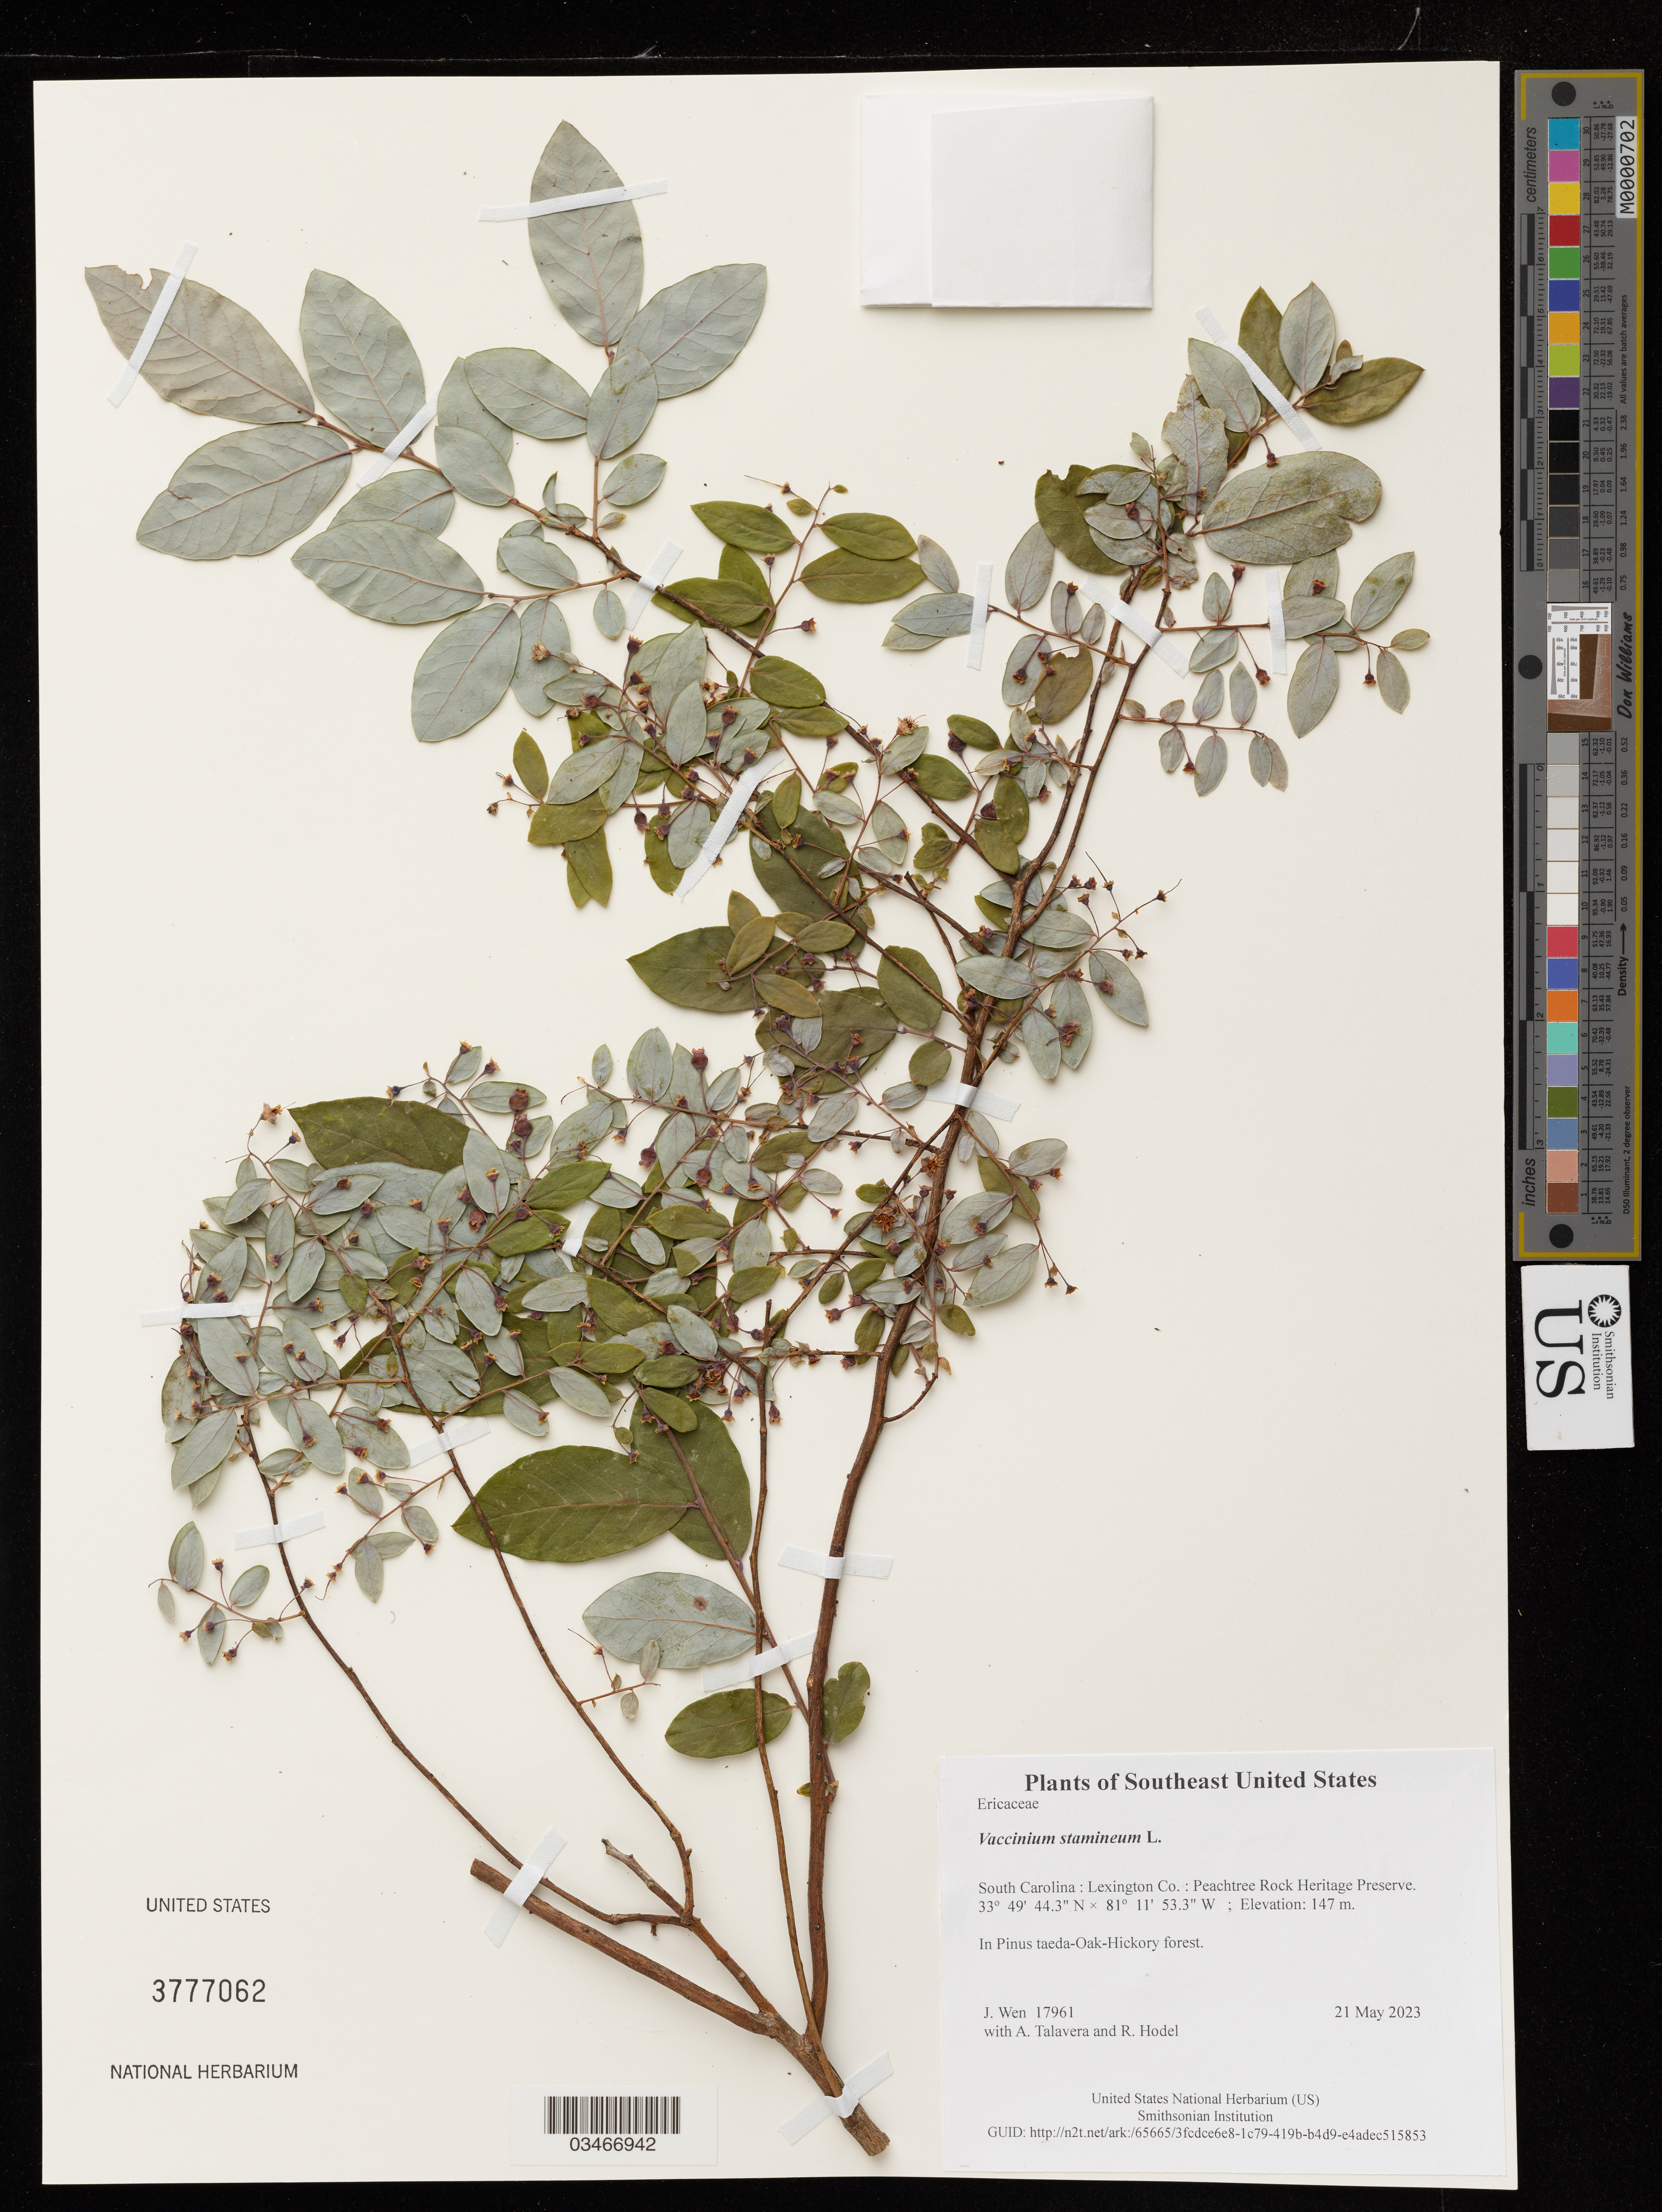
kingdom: Plantae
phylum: Tracheophyta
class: Magnoliopsida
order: Ericales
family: Ericaceae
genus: Vaccinium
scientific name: Vaccinium stamineum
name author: L.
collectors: J. Wen, A. Talavera & R. Hodel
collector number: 17961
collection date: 2023-05-21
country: United States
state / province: South Carolina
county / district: Lexington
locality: Peachtree Rock Heritage Preserve.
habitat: In Pinus taeda-Oak-Hickory forest.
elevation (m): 147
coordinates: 33 49.739 N, 81 11.888 W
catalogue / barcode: US 3777062